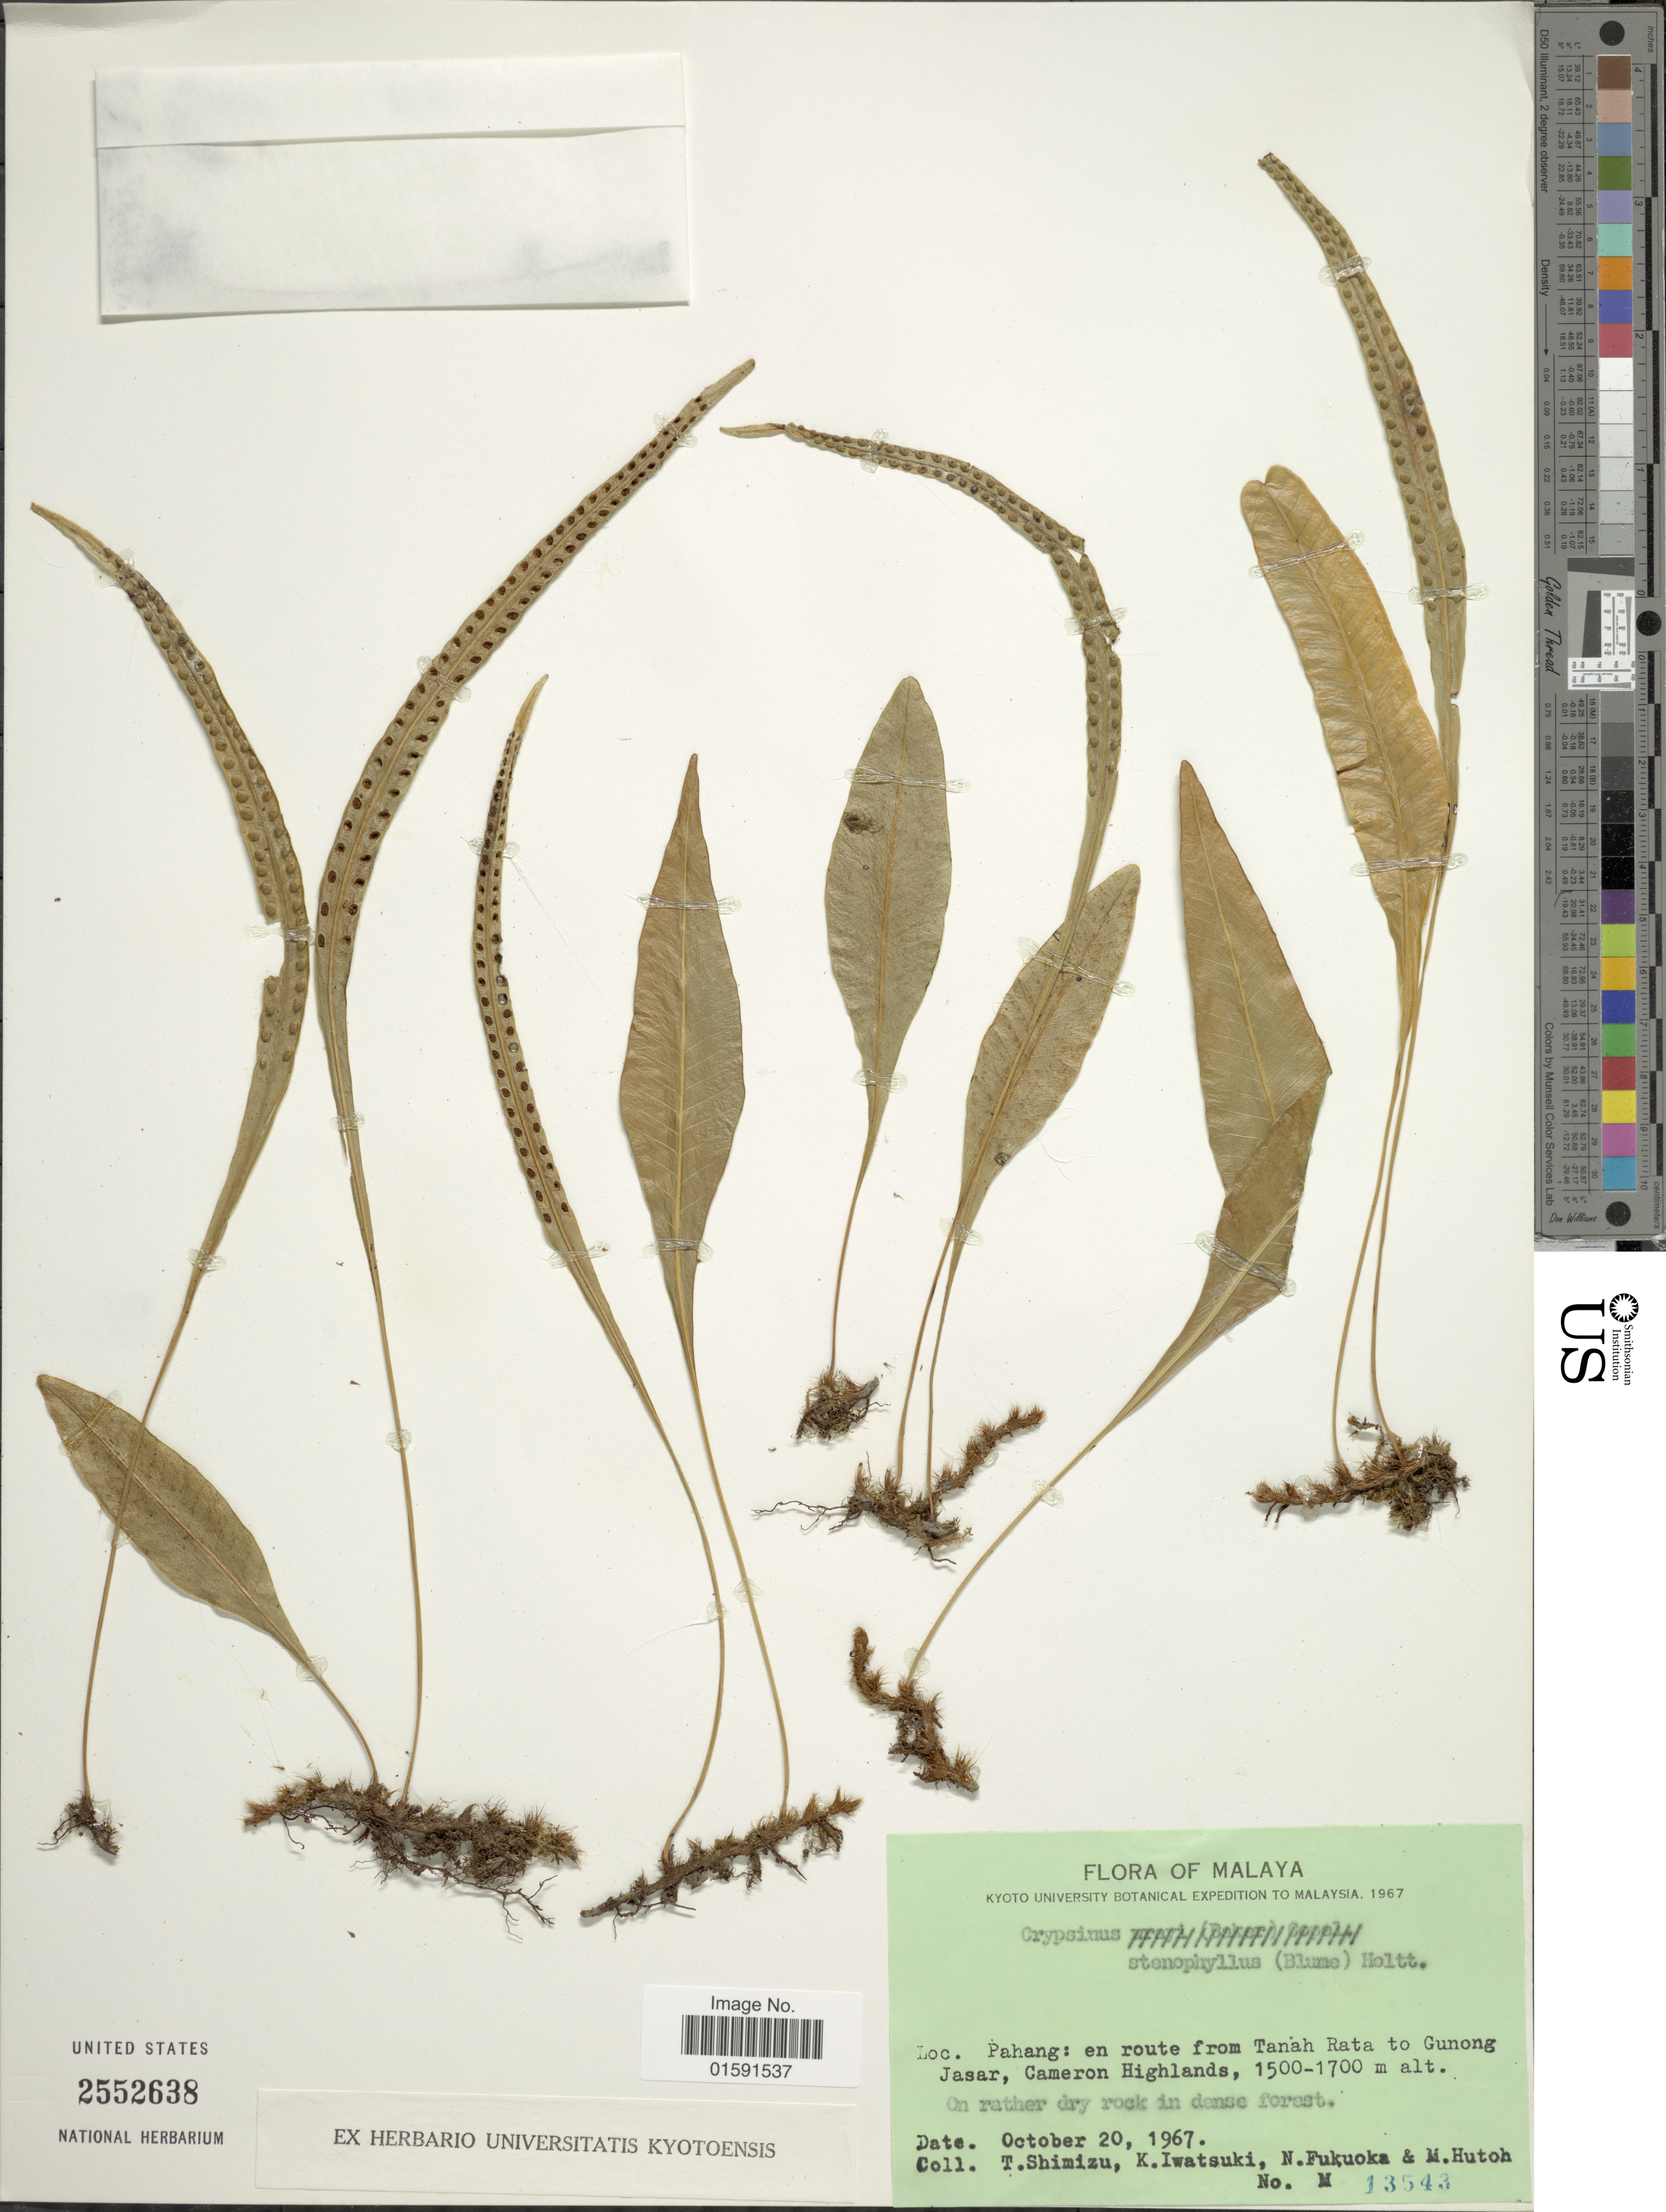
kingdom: Plantae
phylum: Tracheophyta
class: Polypodiopsida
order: Polypodiales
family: Polypodiaceae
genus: Selliguea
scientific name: Selliguea stenophylla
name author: (Blume)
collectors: T. Shimizu, K. Iwatsuki, N. Fukuoka & M. Hutoh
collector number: M 13543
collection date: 1967-10-20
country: Malaysia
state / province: Pahang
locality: Pahang: en route from Tanah Rata to Gunong Jasar, Cameron Highlands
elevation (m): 1500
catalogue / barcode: US 2552638